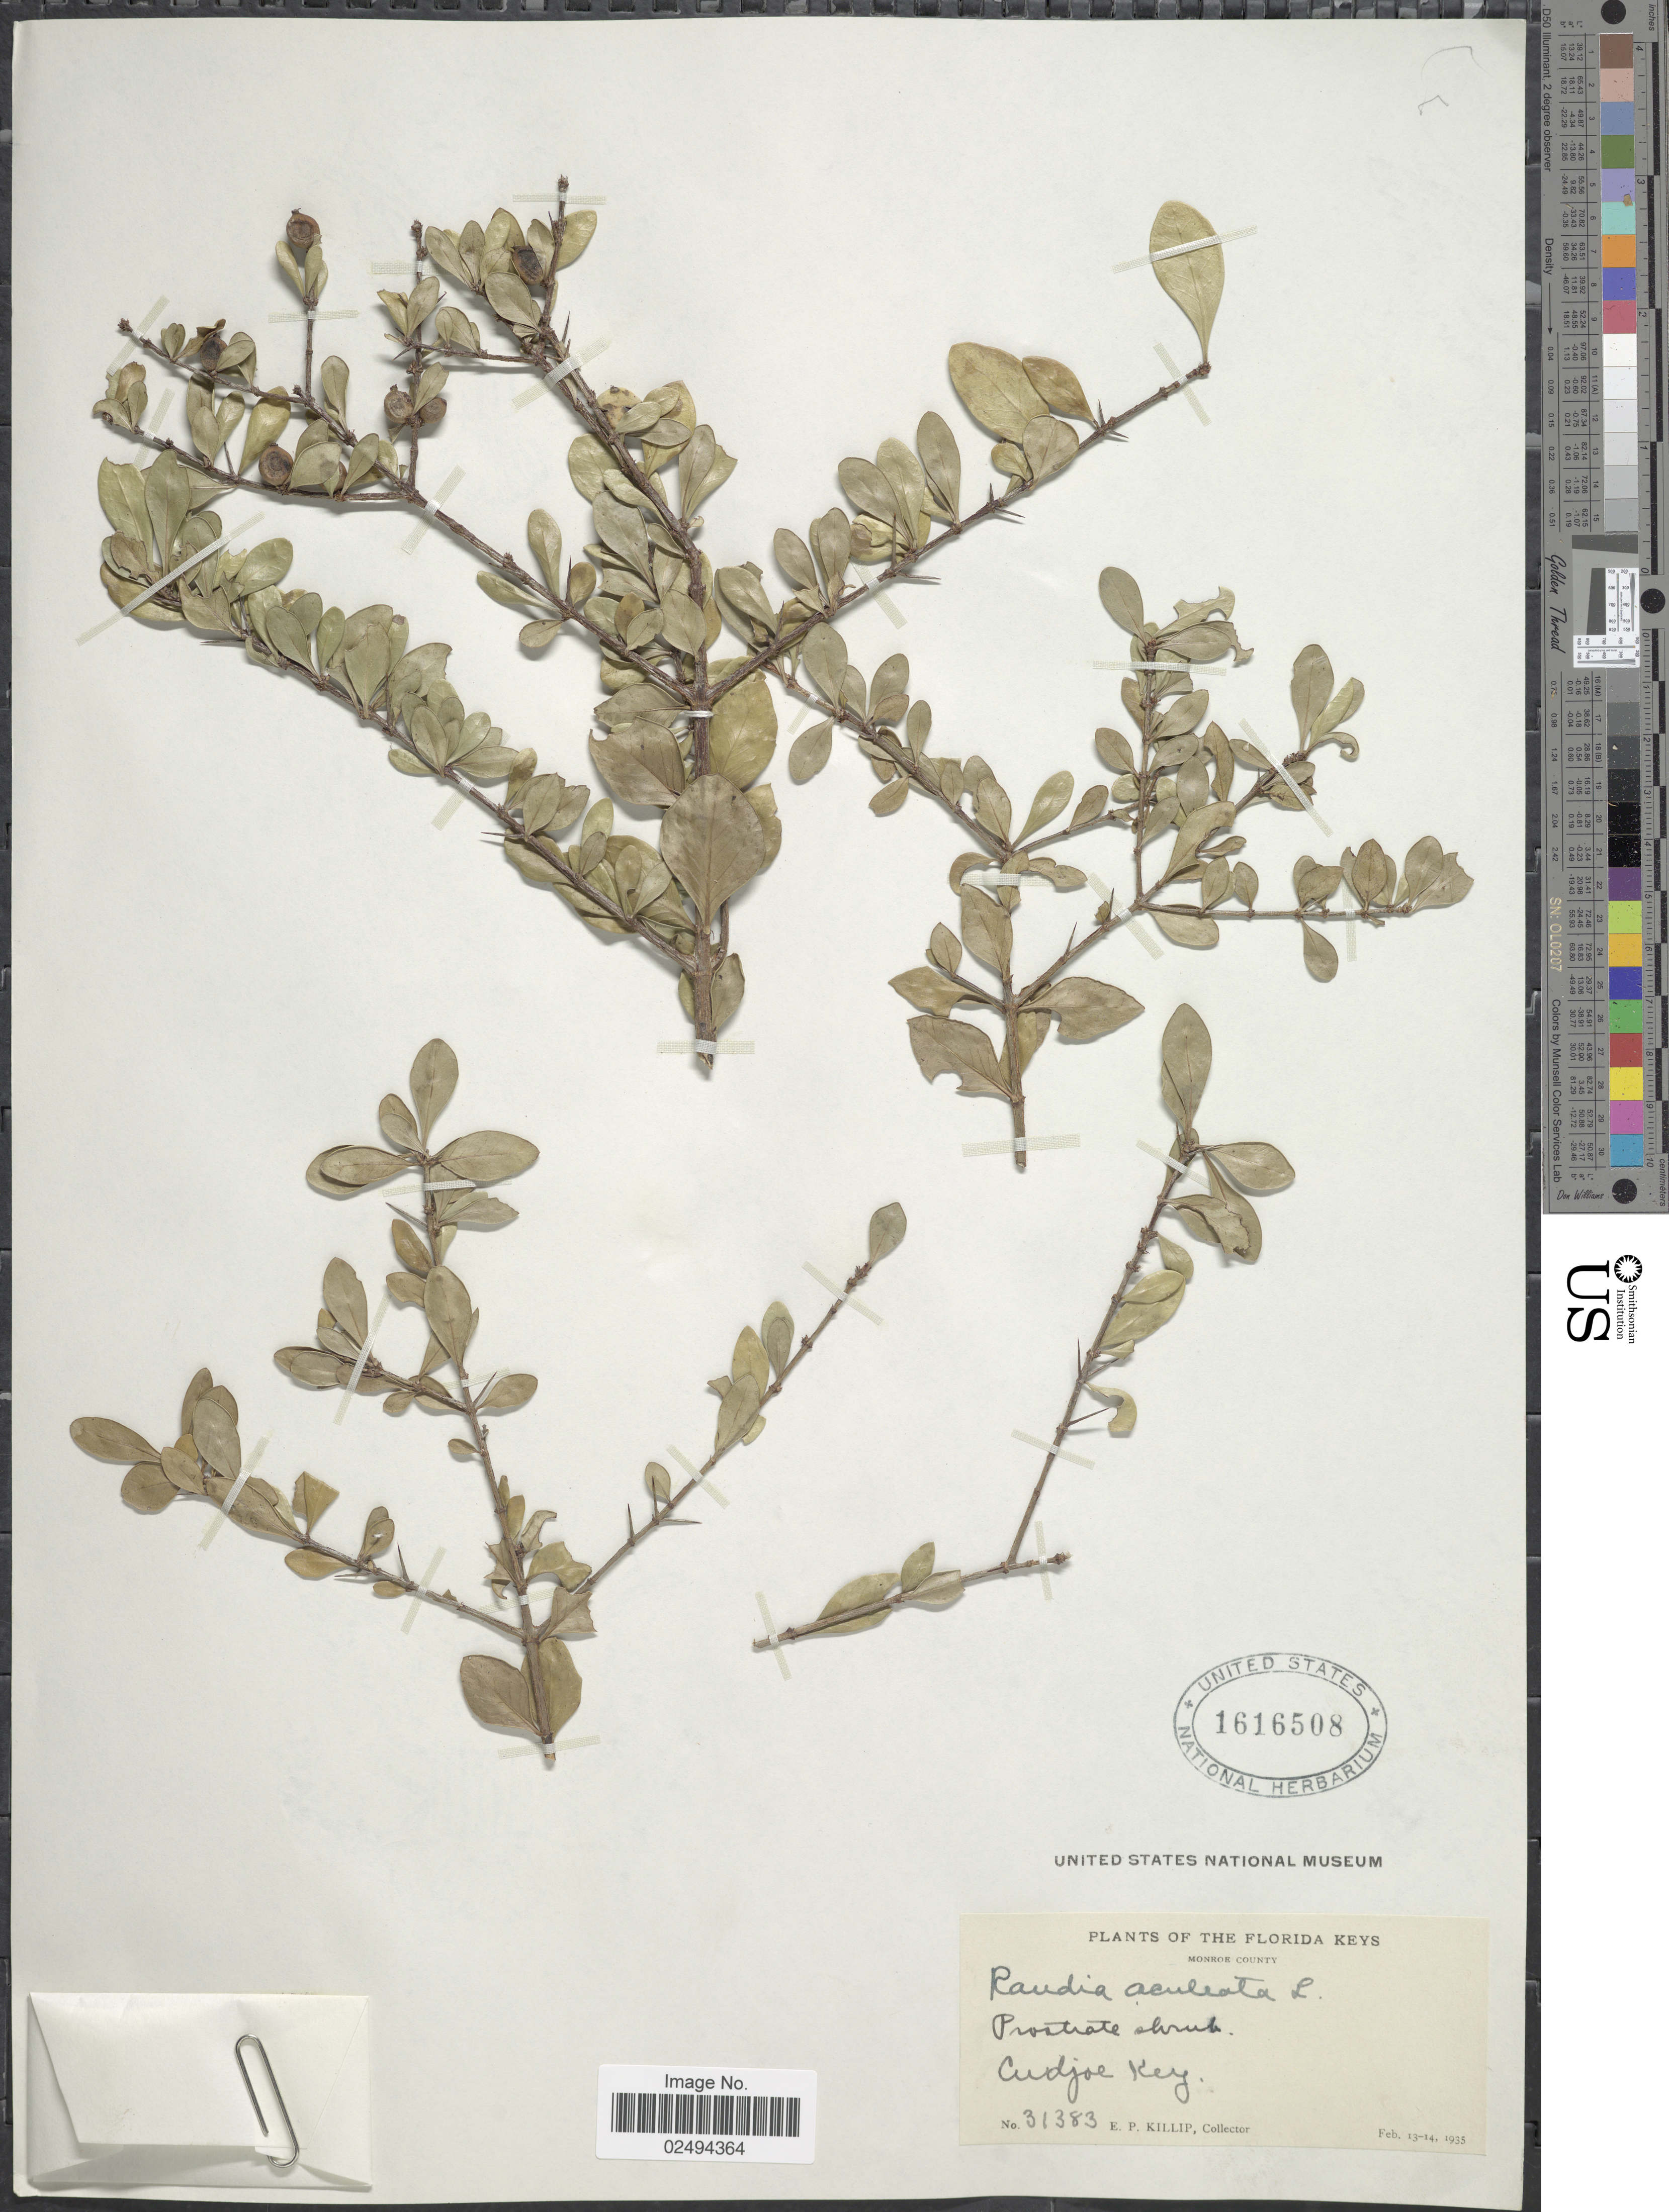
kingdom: Plantae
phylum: Tracheophyta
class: Magnoliopsida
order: Gentianales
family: Rubiaceae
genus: Randia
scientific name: Randia aculeata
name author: L.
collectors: E. P. Killip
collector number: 31383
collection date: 1935-02-13/1935-02-14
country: United States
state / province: Florida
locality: The Florida Keys, Monroe County, Cudjoe Key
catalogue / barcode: US 1616508